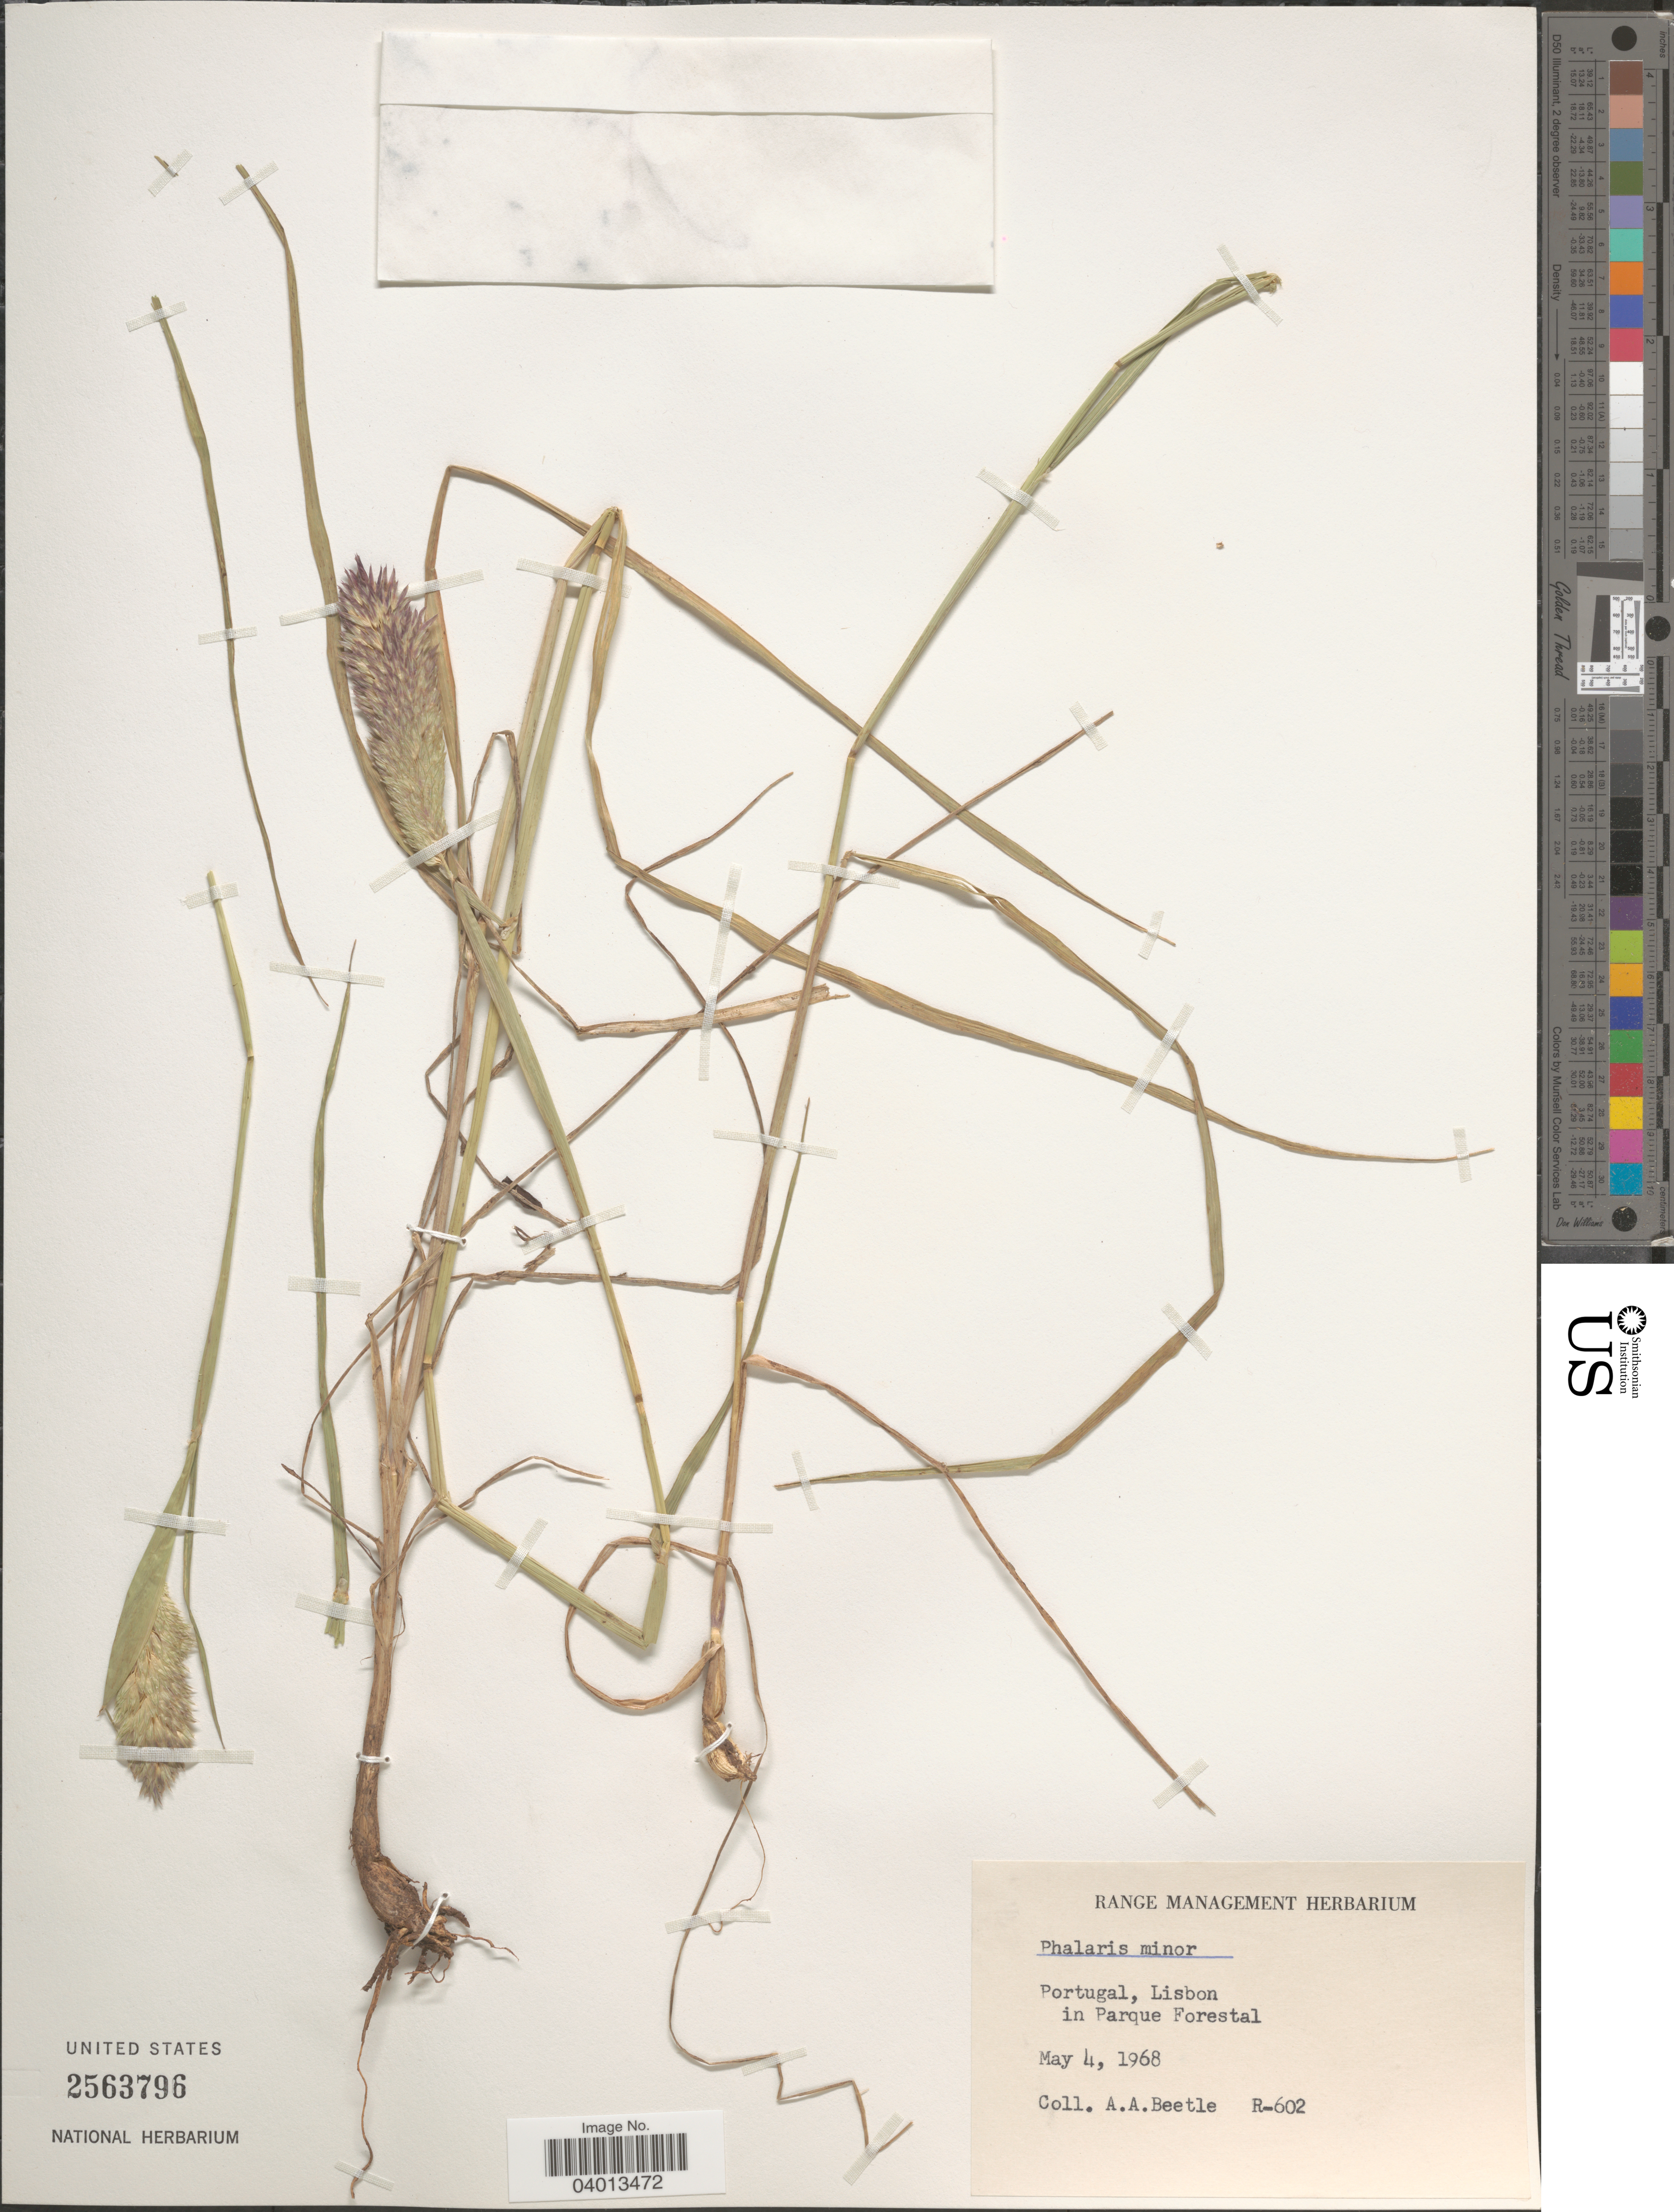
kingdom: Plantae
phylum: Tracheophyta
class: Liliopsida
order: Poales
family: Poaceae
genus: Phalaris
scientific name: Phalaris minor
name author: Retz.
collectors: A. A. Beetle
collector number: R-602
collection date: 1968-05-04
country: Portugal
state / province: Lisboa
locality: Lisbon in Parque Forestal.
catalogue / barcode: US 2563796